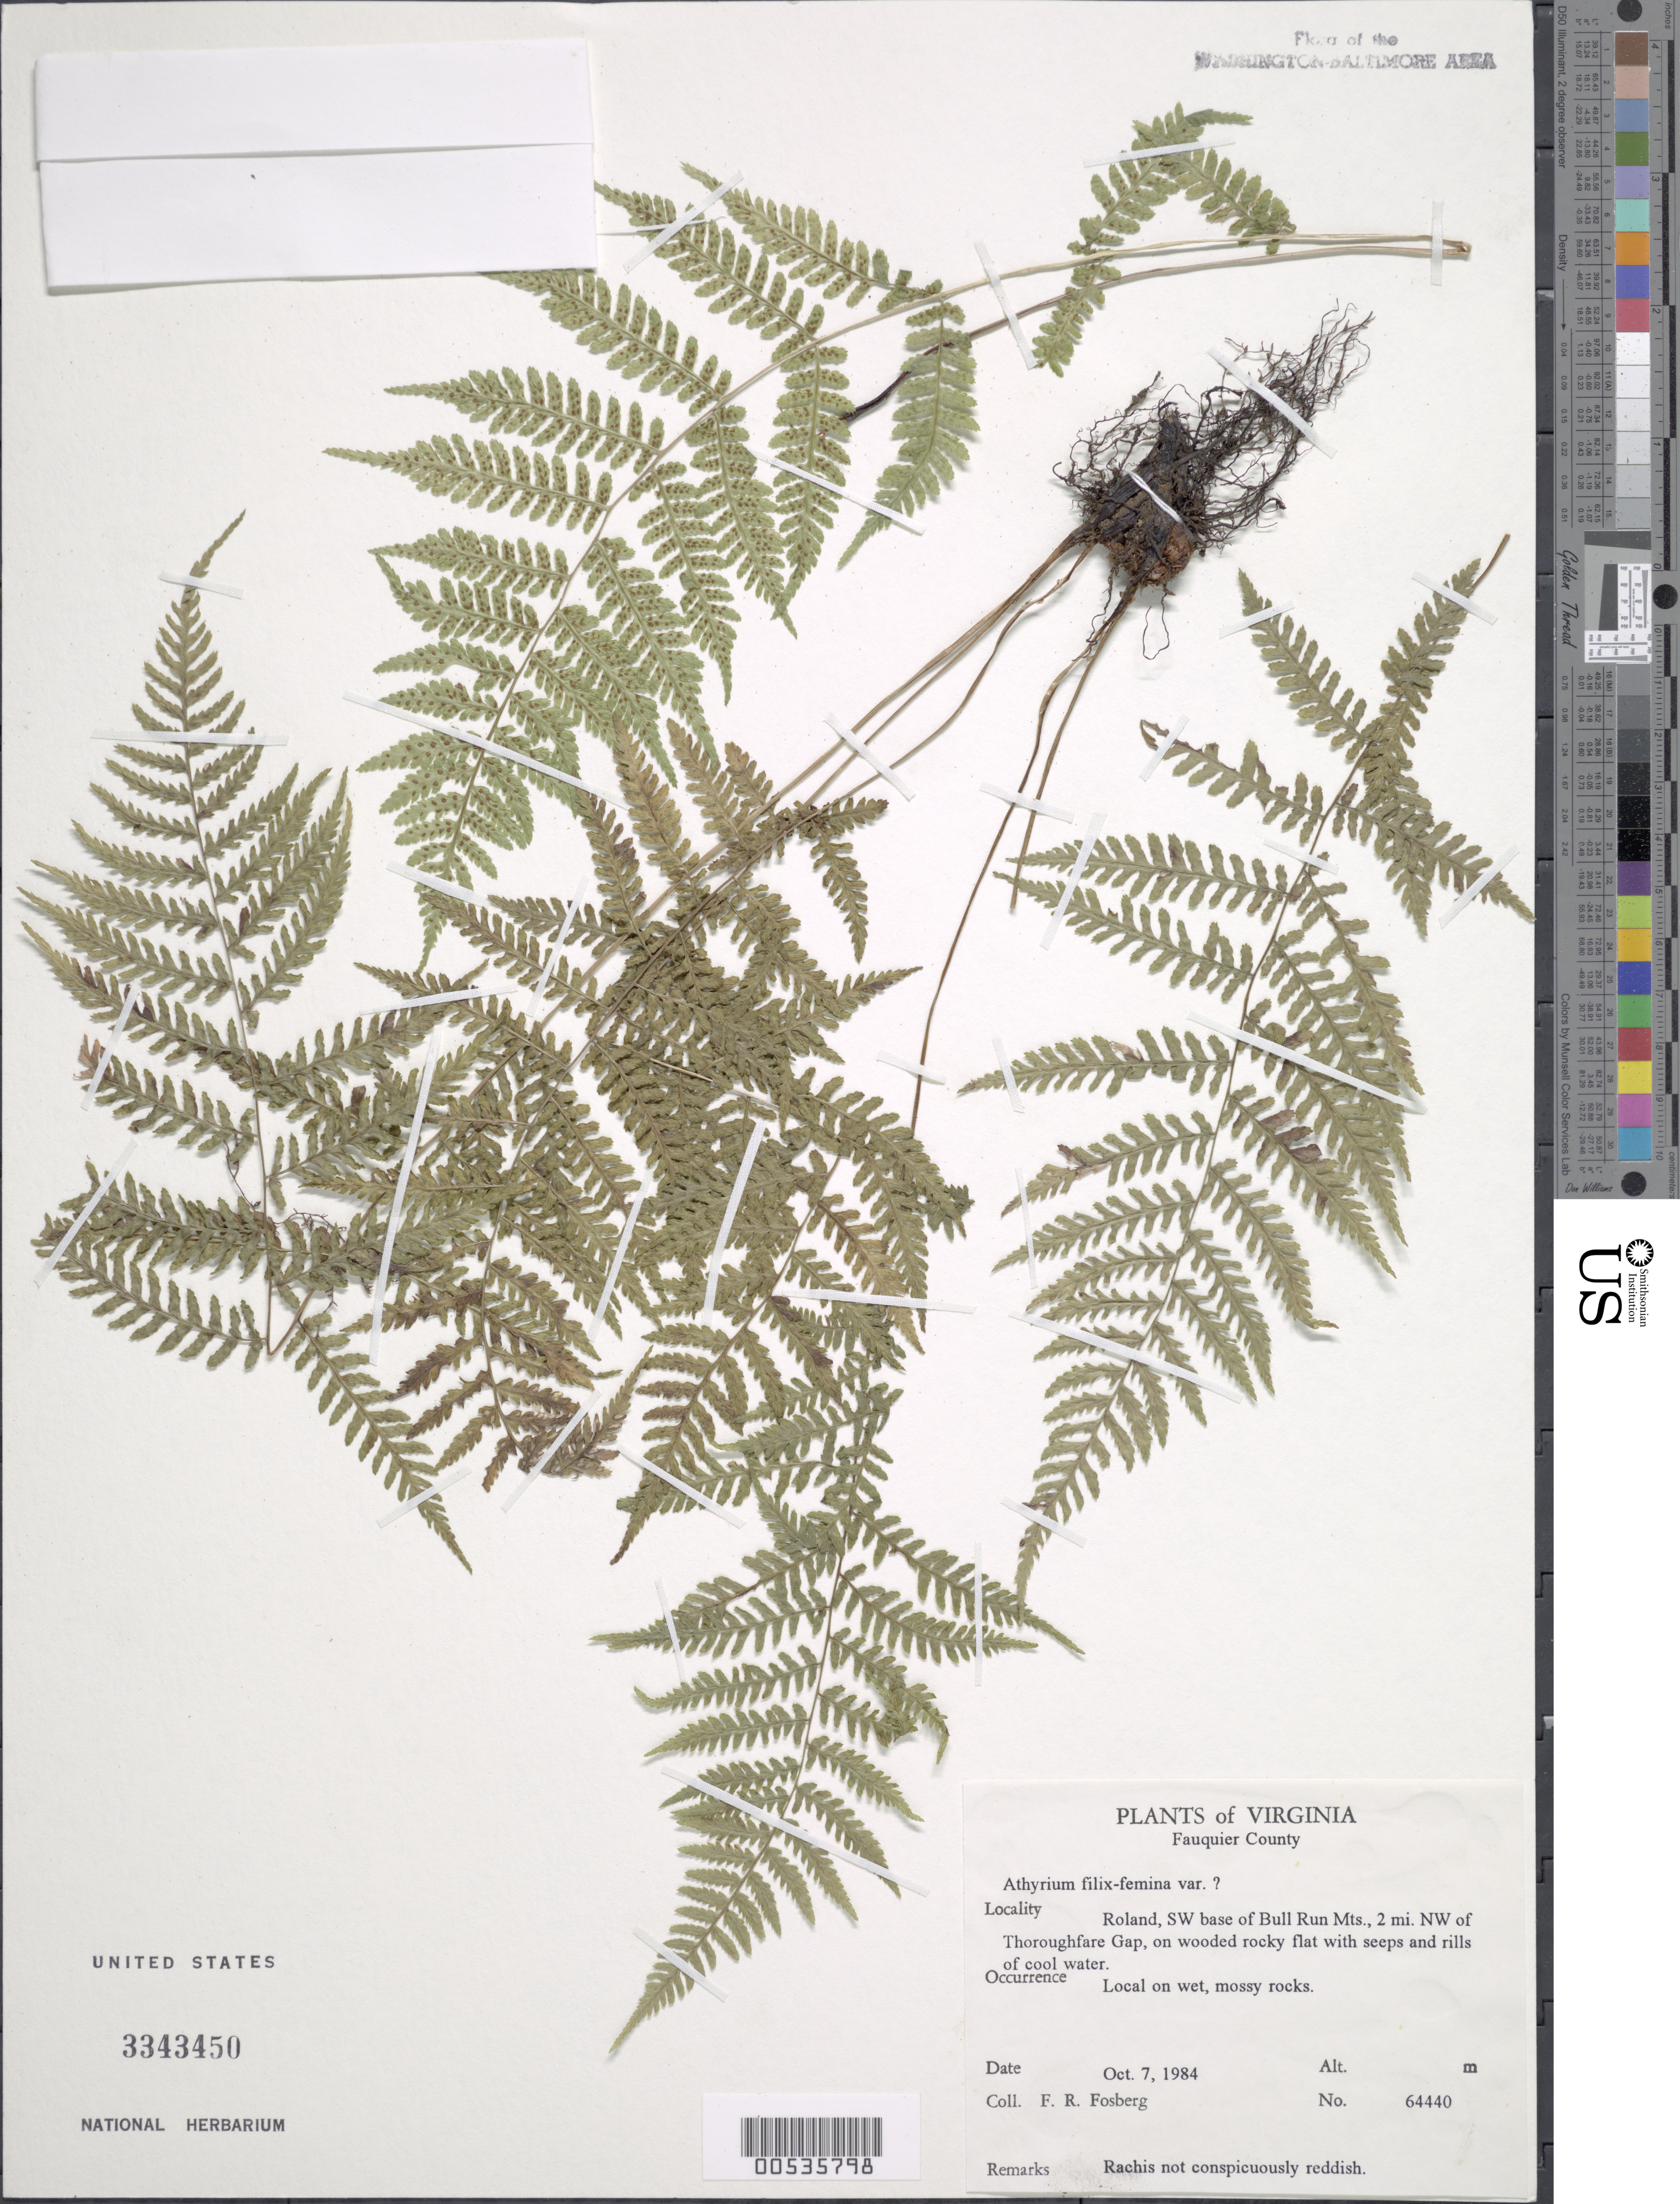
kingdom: Plantae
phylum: Tracheophyta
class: Polypodiopsida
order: Polypodiales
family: Athyriaceae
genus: Athyrium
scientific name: Athyrium filix-femina var. asplenioides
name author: (Michx.) Farw.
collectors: F. R. Fosberg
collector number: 64440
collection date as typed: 07 Oct 1984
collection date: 1984-10-07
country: United States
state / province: Virginia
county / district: Fauquier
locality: Roland, SW base of Bull Run Mts. NW of Thorofare Gap Bull Run Mts.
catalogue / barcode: US 3343450